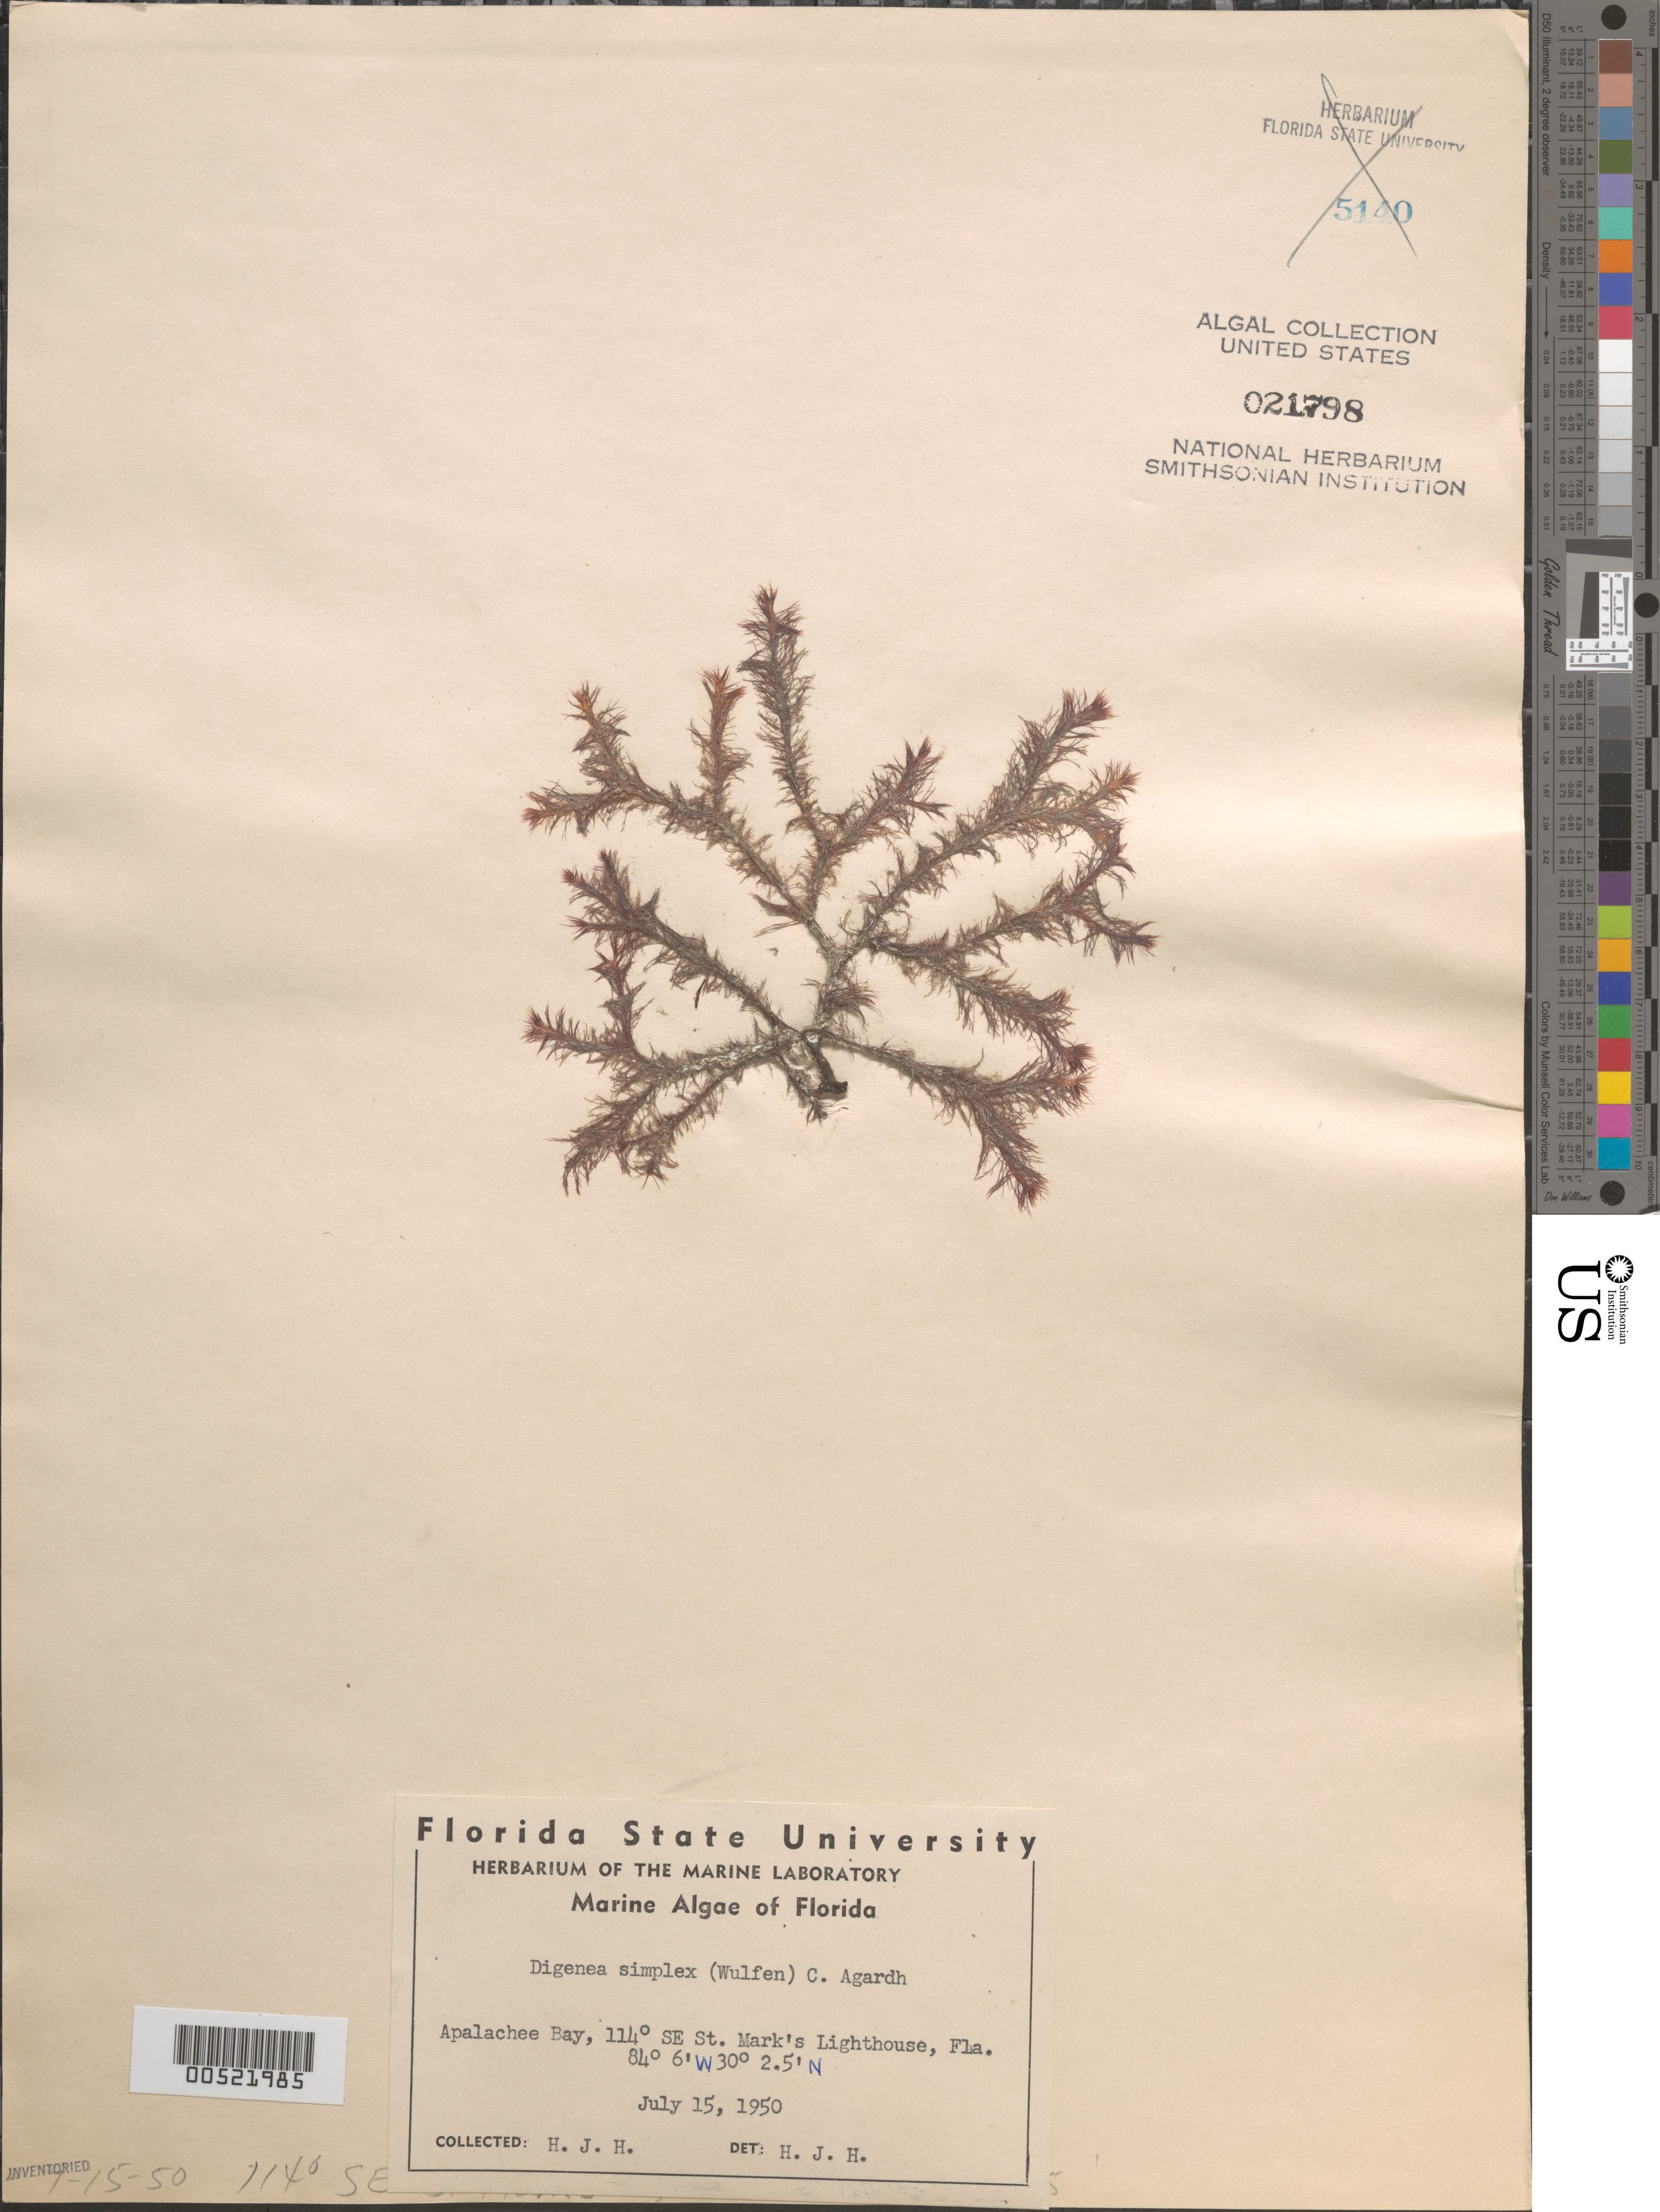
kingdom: Plantae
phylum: Rhodophyta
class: Florideophyceae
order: Ceramiales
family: Rhodomelaceae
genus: Digenea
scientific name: Digenea simplex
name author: (Wulfen) C. Agardh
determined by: Humm, Harold J.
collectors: H. J. Humm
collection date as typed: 15 Jul 1950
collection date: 1950-07-15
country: United States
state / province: Florida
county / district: Wakulla County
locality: Apalachee Bay, 114 degrees southeast of St. Marks Lighthouse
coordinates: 30 2.5' N, 84 6' W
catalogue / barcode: US 21798